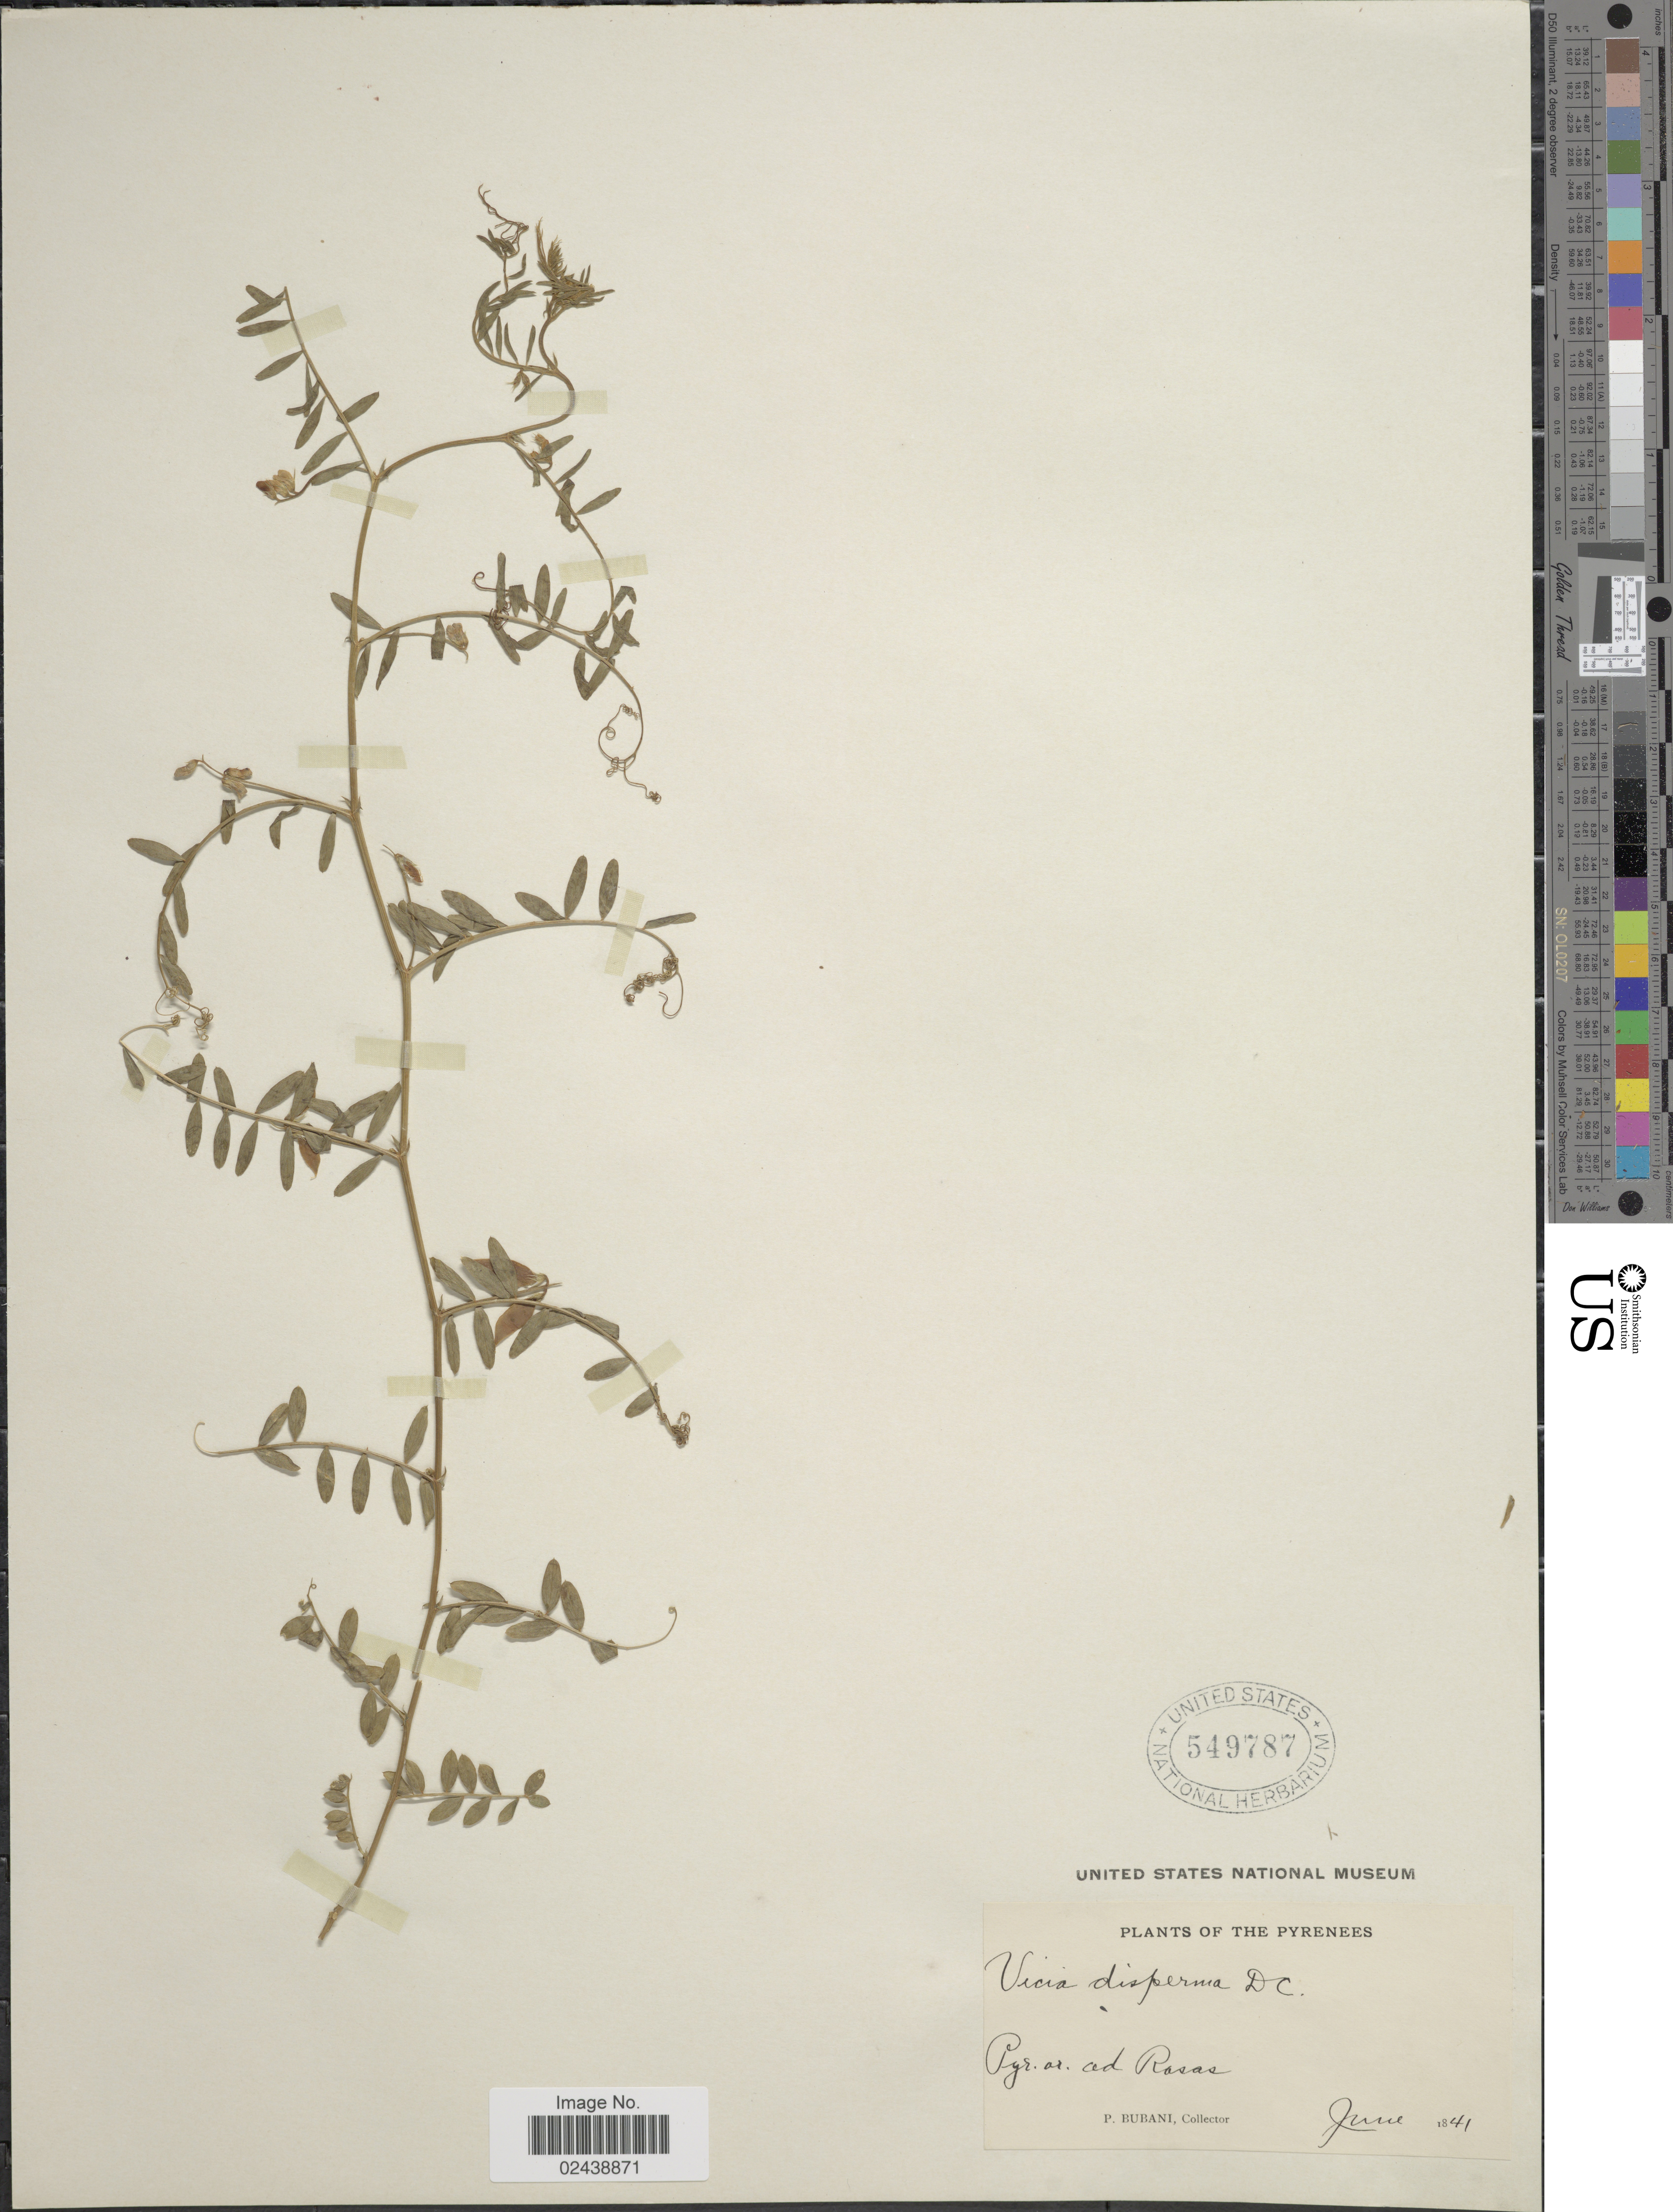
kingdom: Plantae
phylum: Tracheophyta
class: Magnoliopsida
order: Fabales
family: Fabaceae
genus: Vicia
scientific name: Vicia disperma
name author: DC.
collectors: P. Bubani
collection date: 1841-06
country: Spain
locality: The Pyrenees. Pyr. or. ad Rosas.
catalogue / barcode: US 549787